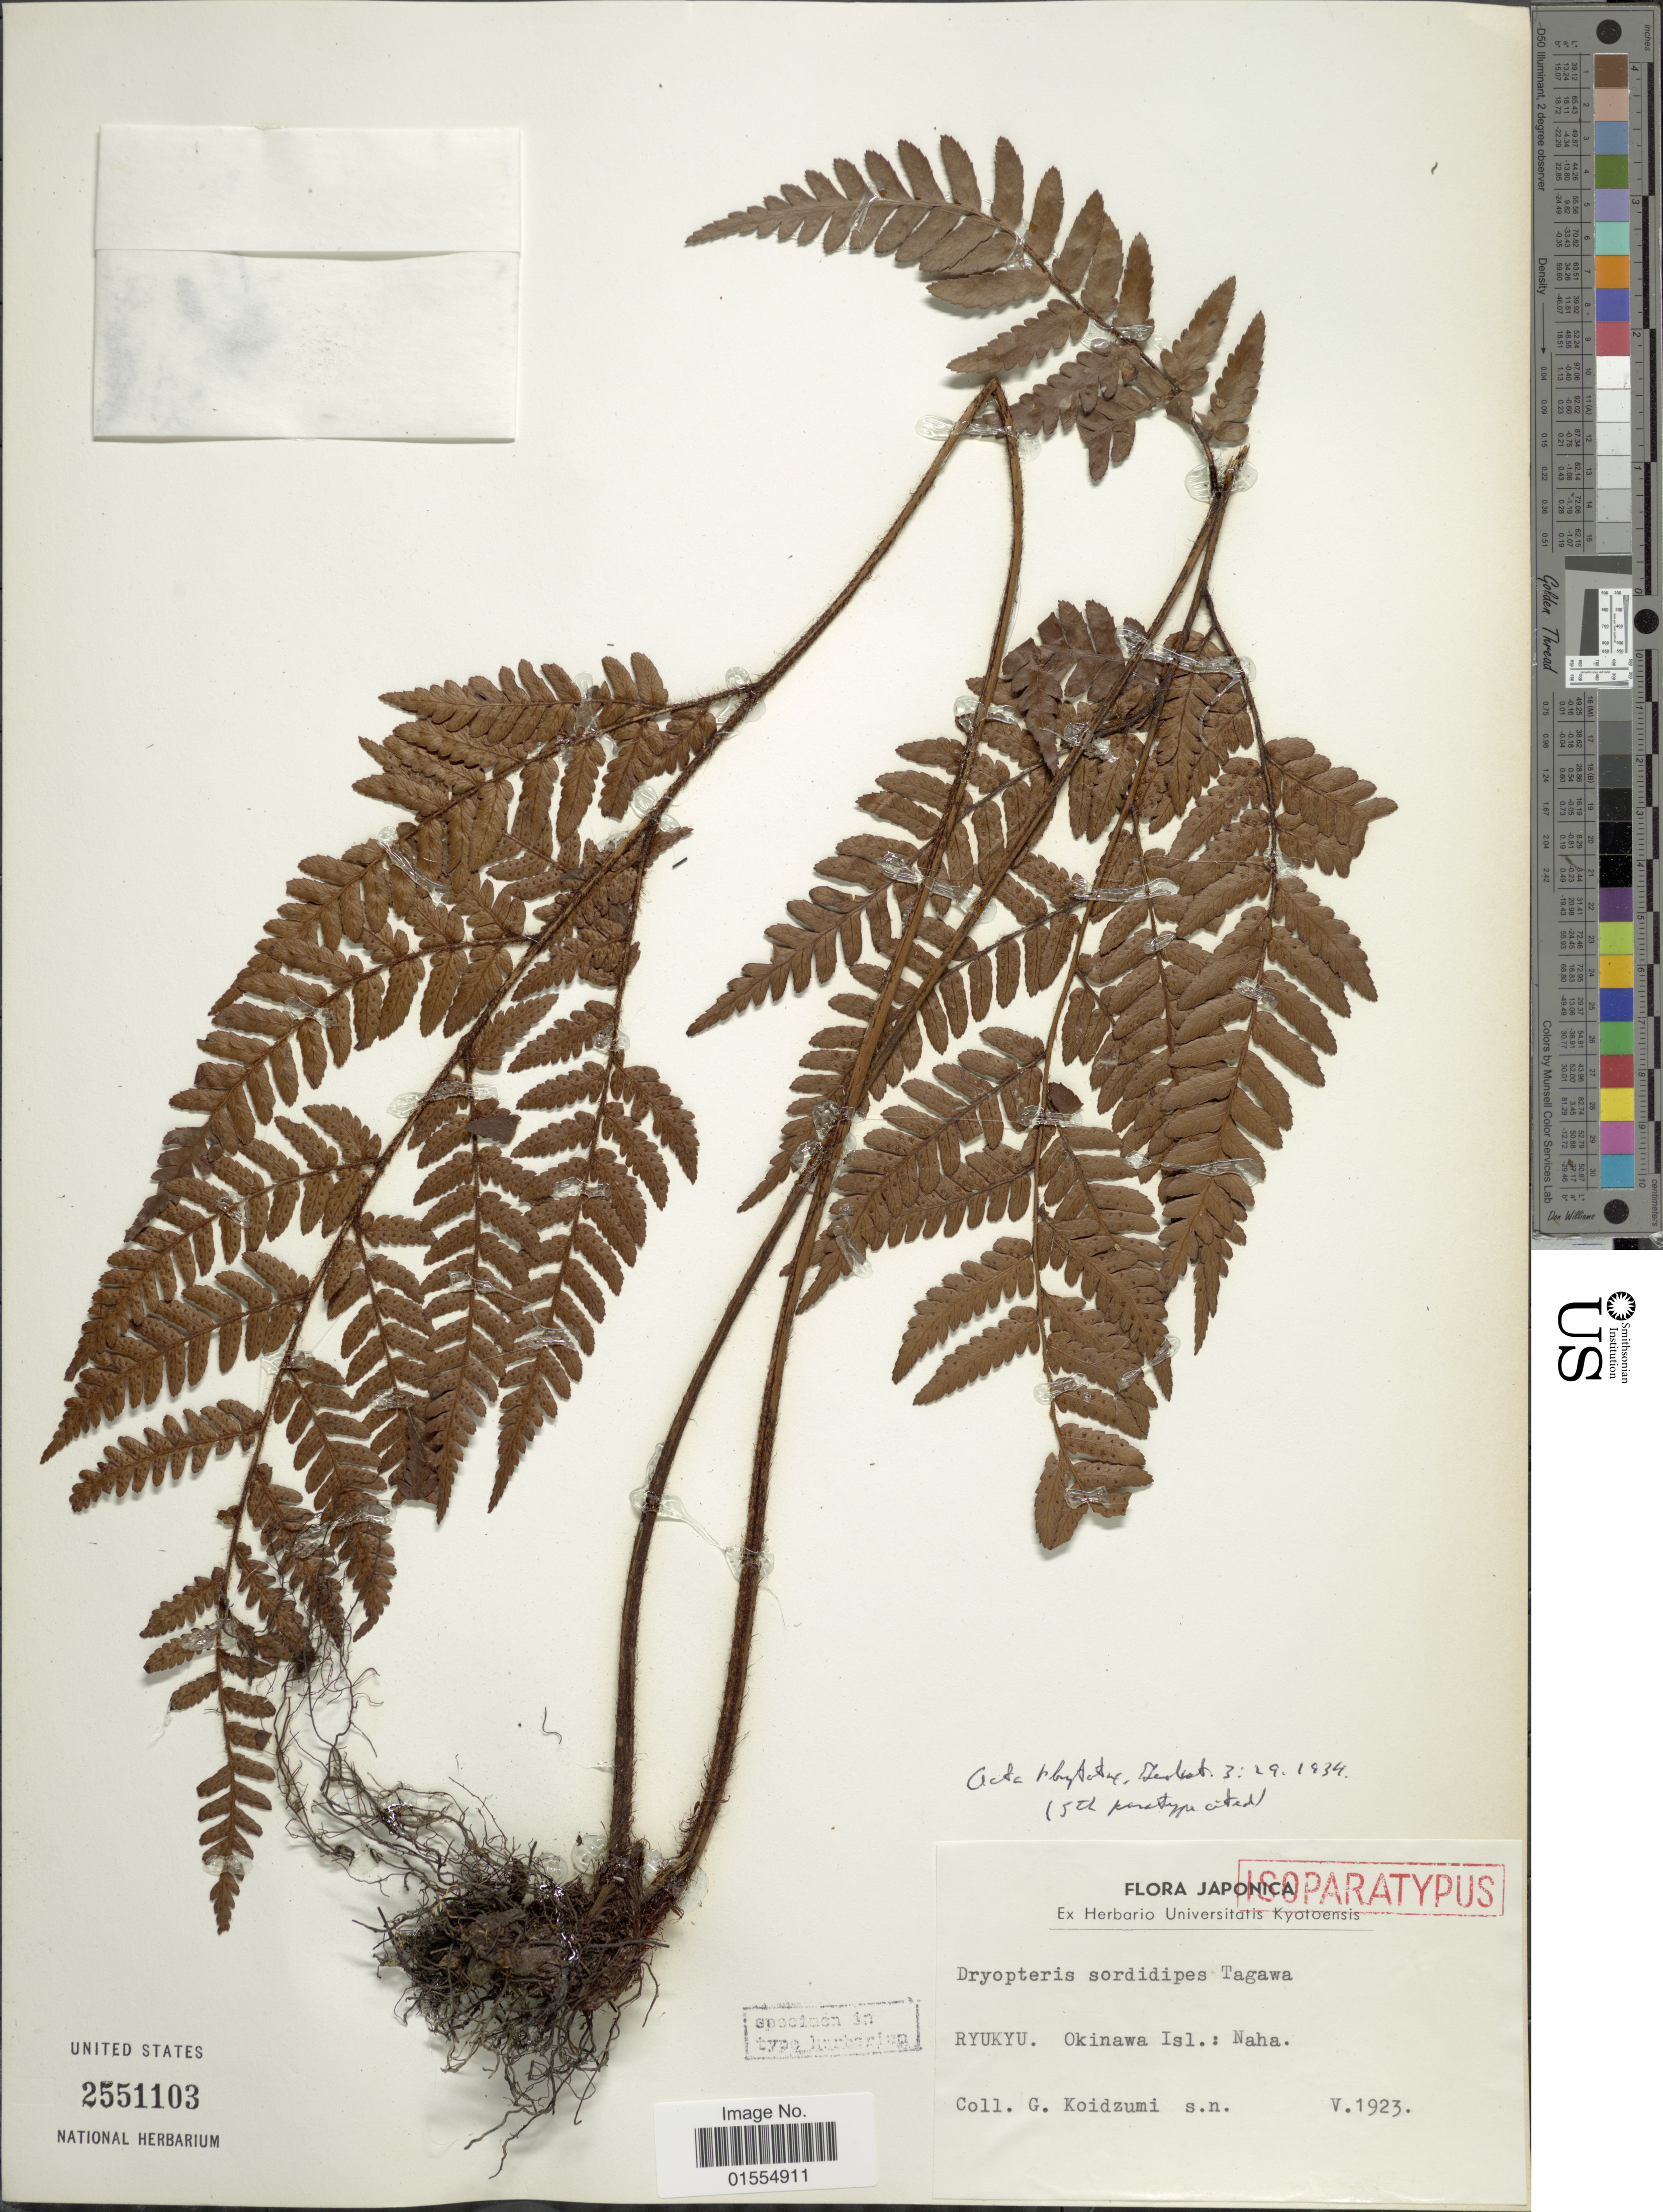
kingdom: Plantae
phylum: Tracheophyta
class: Polypodiopsida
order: Polypodiales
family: Dryopteridaceae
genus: Dryopteris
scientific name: Dryopteris sordidipes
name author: Tagawa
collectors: G. Koidzumi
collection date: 1923-05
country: Japan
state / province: Okinawa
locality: Ryukyu, Okinawa Isl.: Naha, Japonica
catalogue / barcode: US 2551103